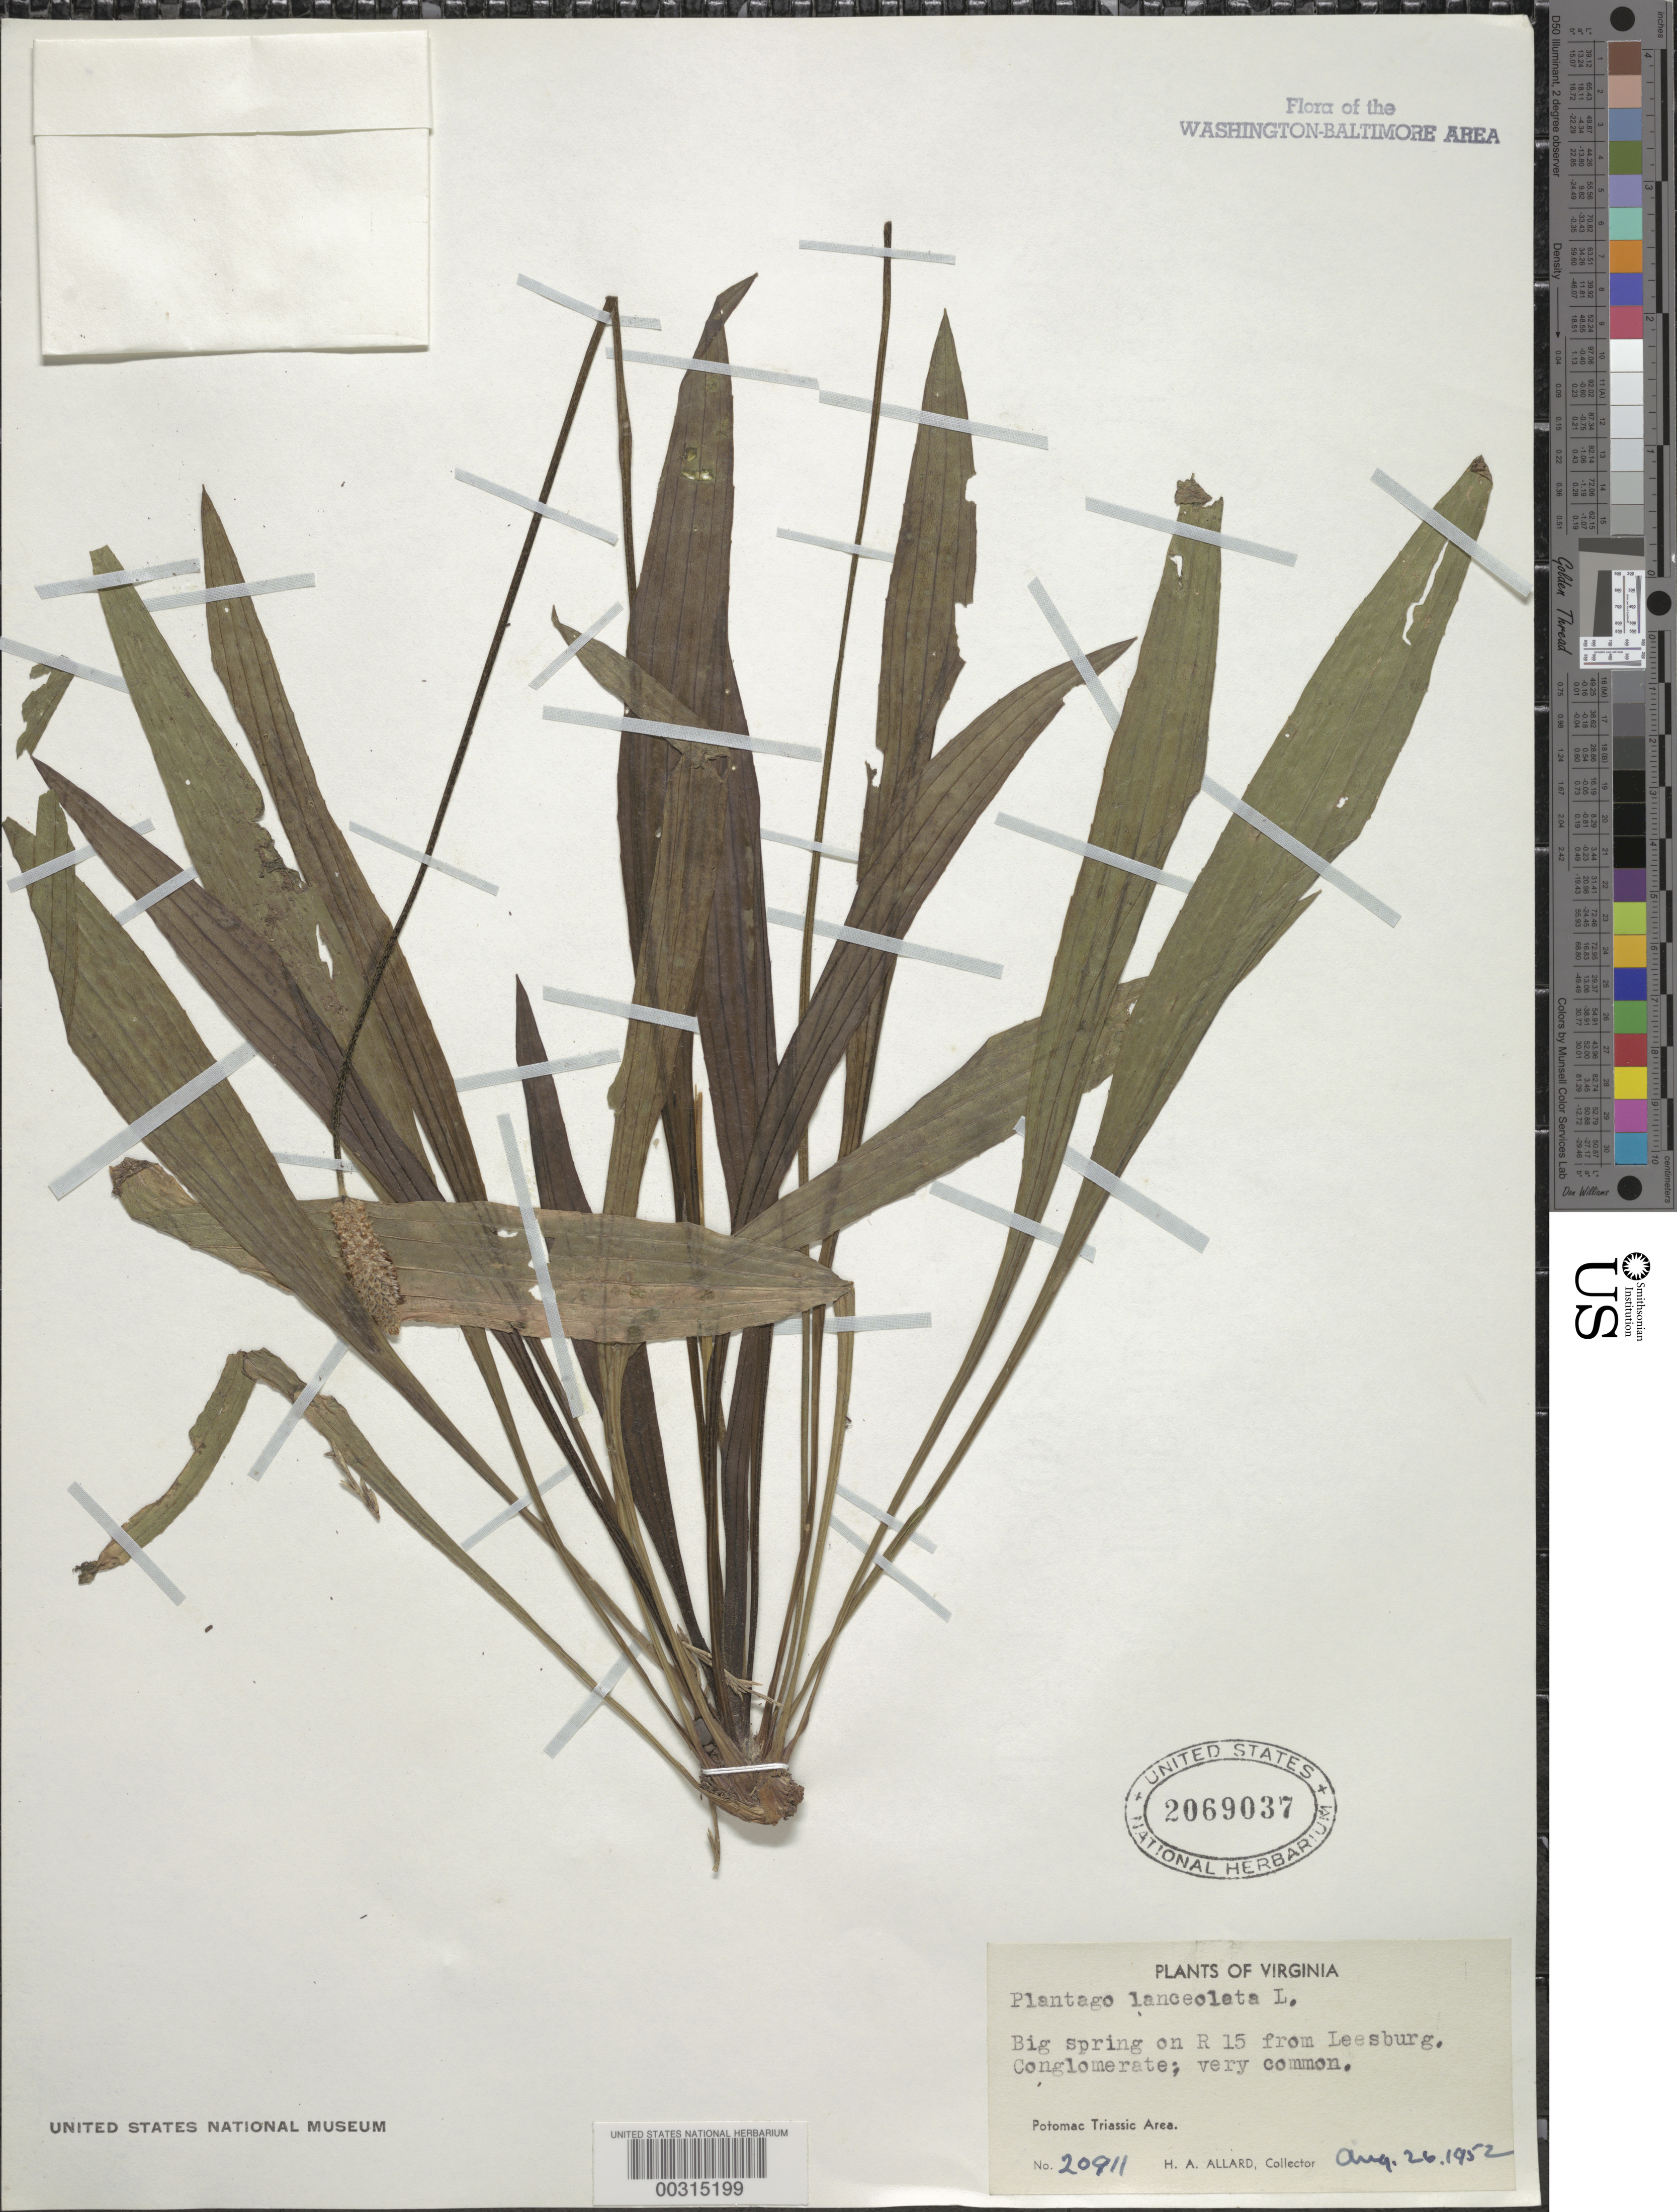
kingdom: Plantae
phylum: Tracheophyta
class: Magnoliopsida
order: Lamiales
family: Plantaginaceae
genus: Plantago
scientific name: Plantago lanceolata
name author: L.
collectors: H. A. Allard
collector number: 20911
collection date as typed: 26 Aug 1952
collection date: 1952-08-26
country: United States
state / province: Virginia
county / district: Loudoun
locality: Rt 15 from Leesburg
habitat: Big spring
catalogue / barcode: US 2069037